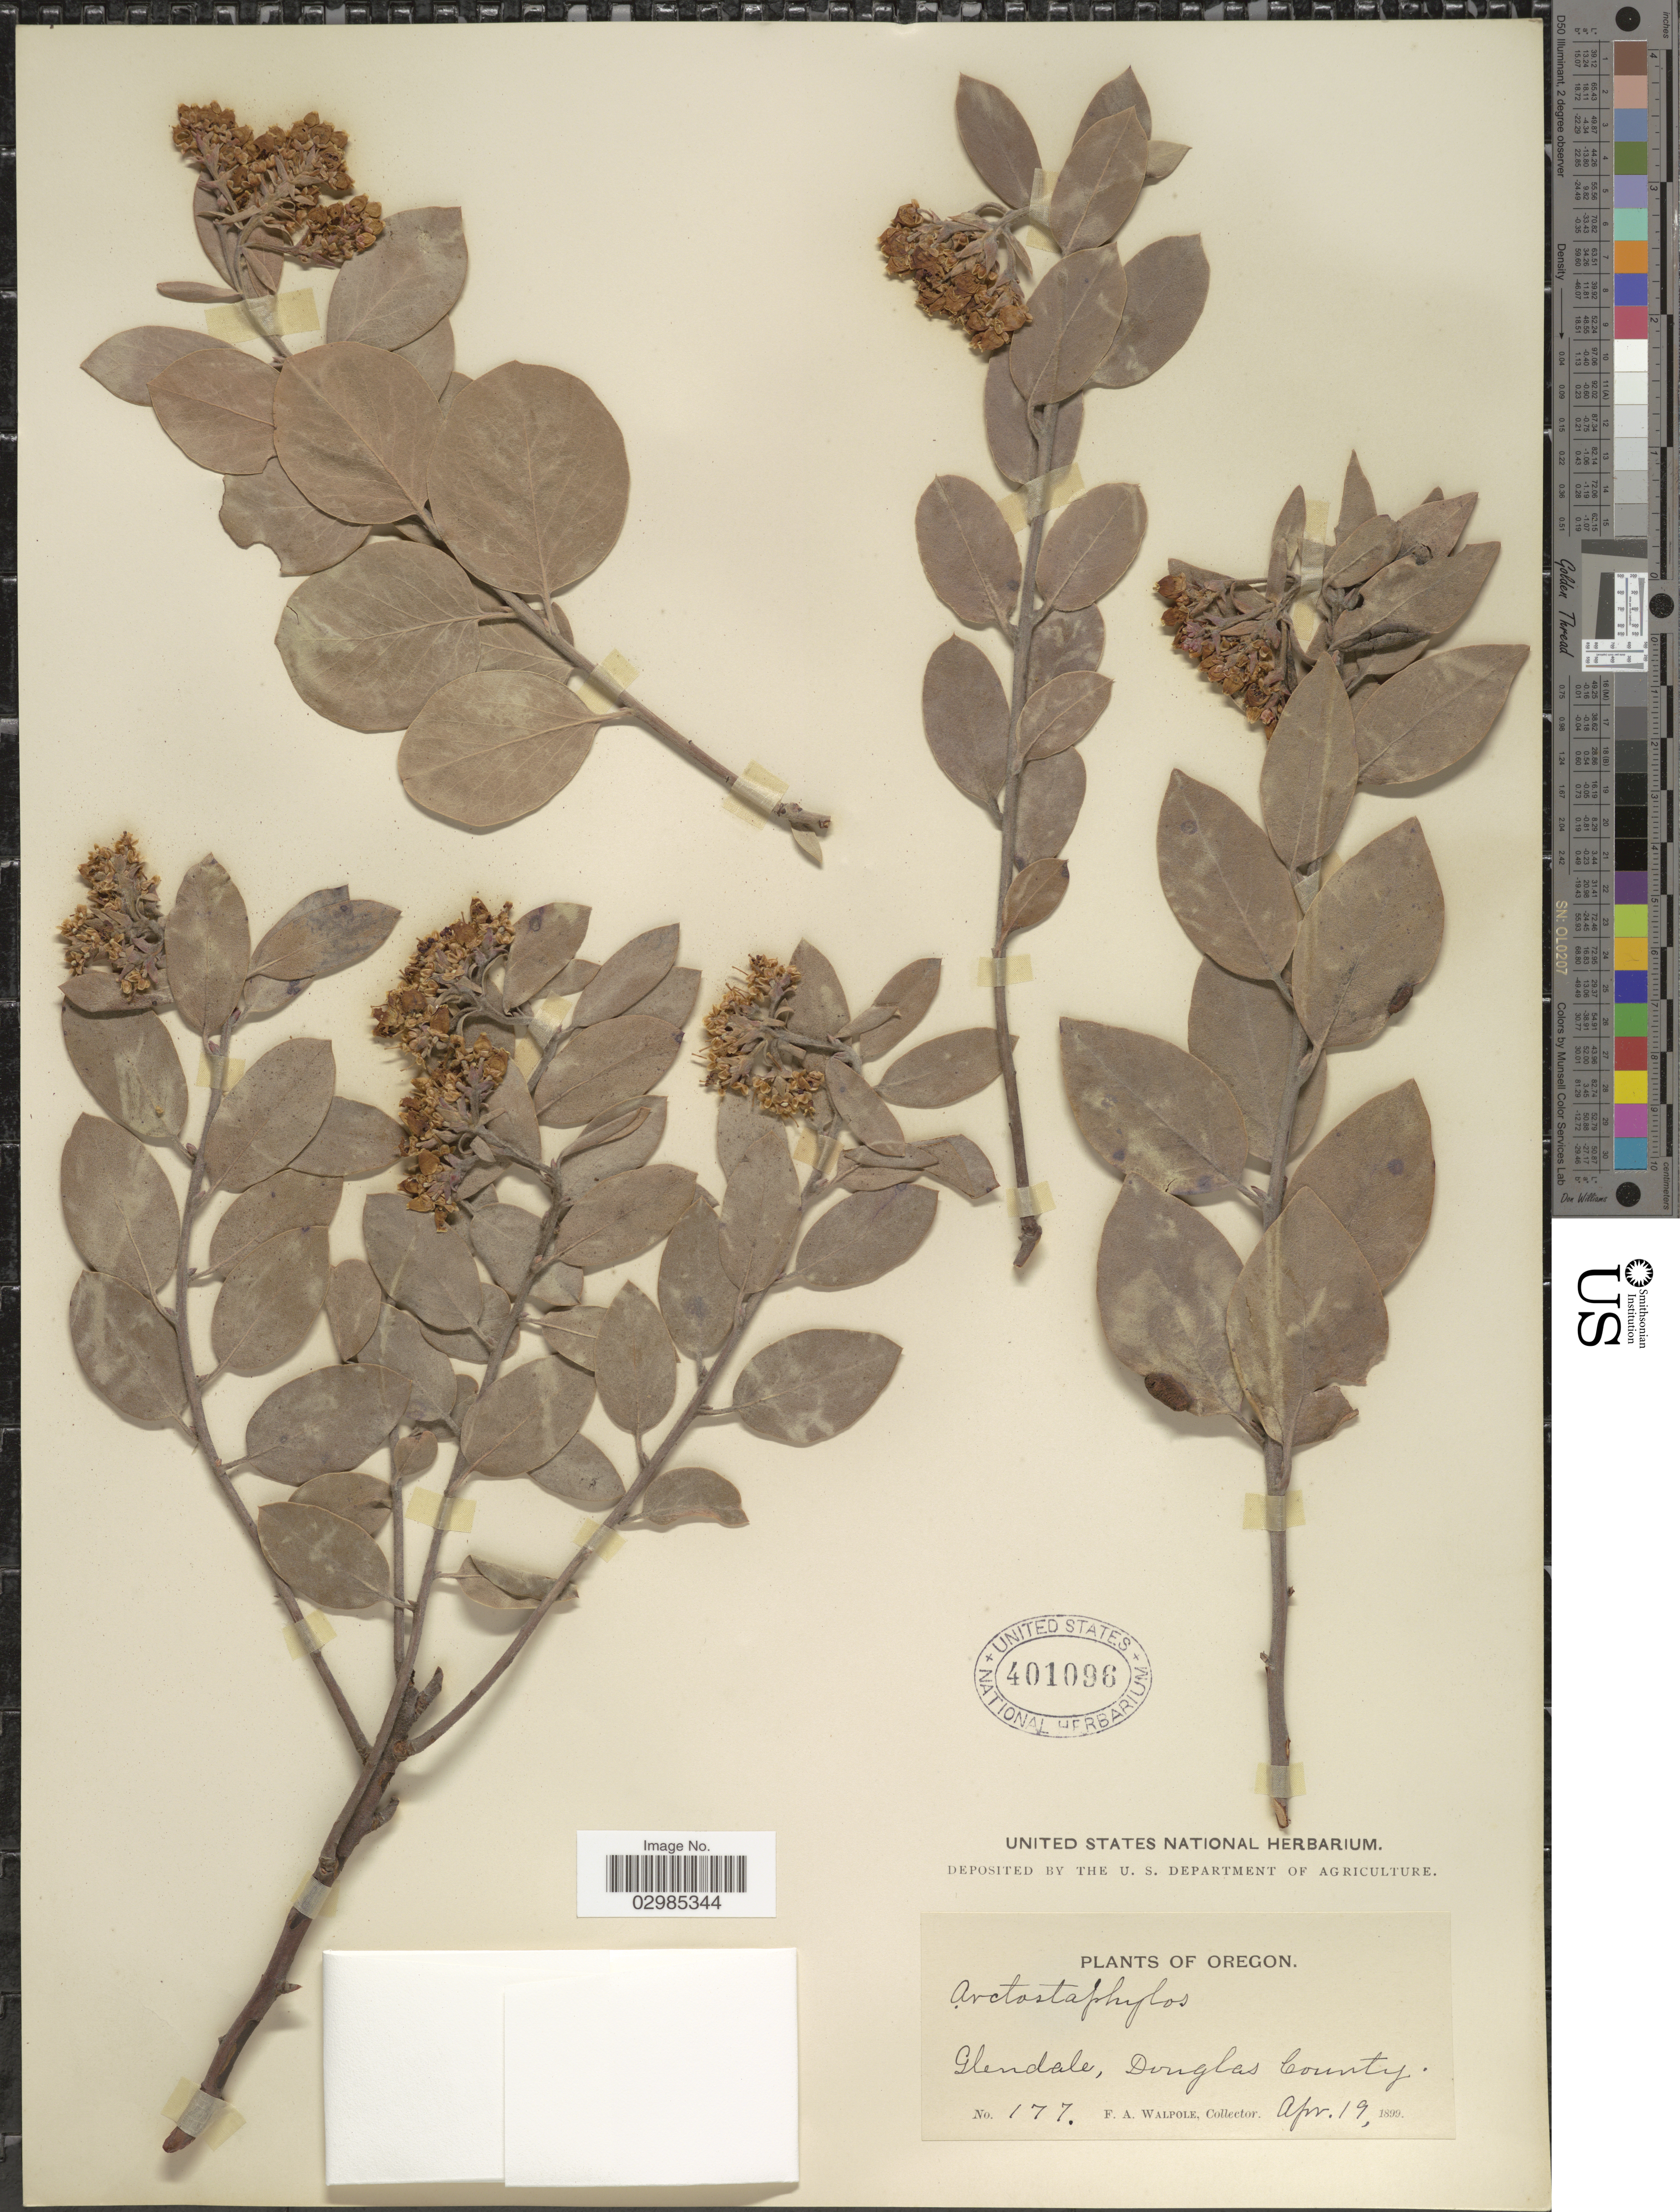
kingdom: Plantae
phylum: Tracheophyta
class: Magnoliopsida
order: Ericales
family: Ericaceae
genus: Arctostaphylos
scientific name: Arctostaphylos viscida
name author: Parry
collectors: F. Walpole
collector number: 177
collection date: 1899-04-19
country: United States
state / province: Oregon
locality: Glendale, Douglas County.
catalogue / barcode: US 401096